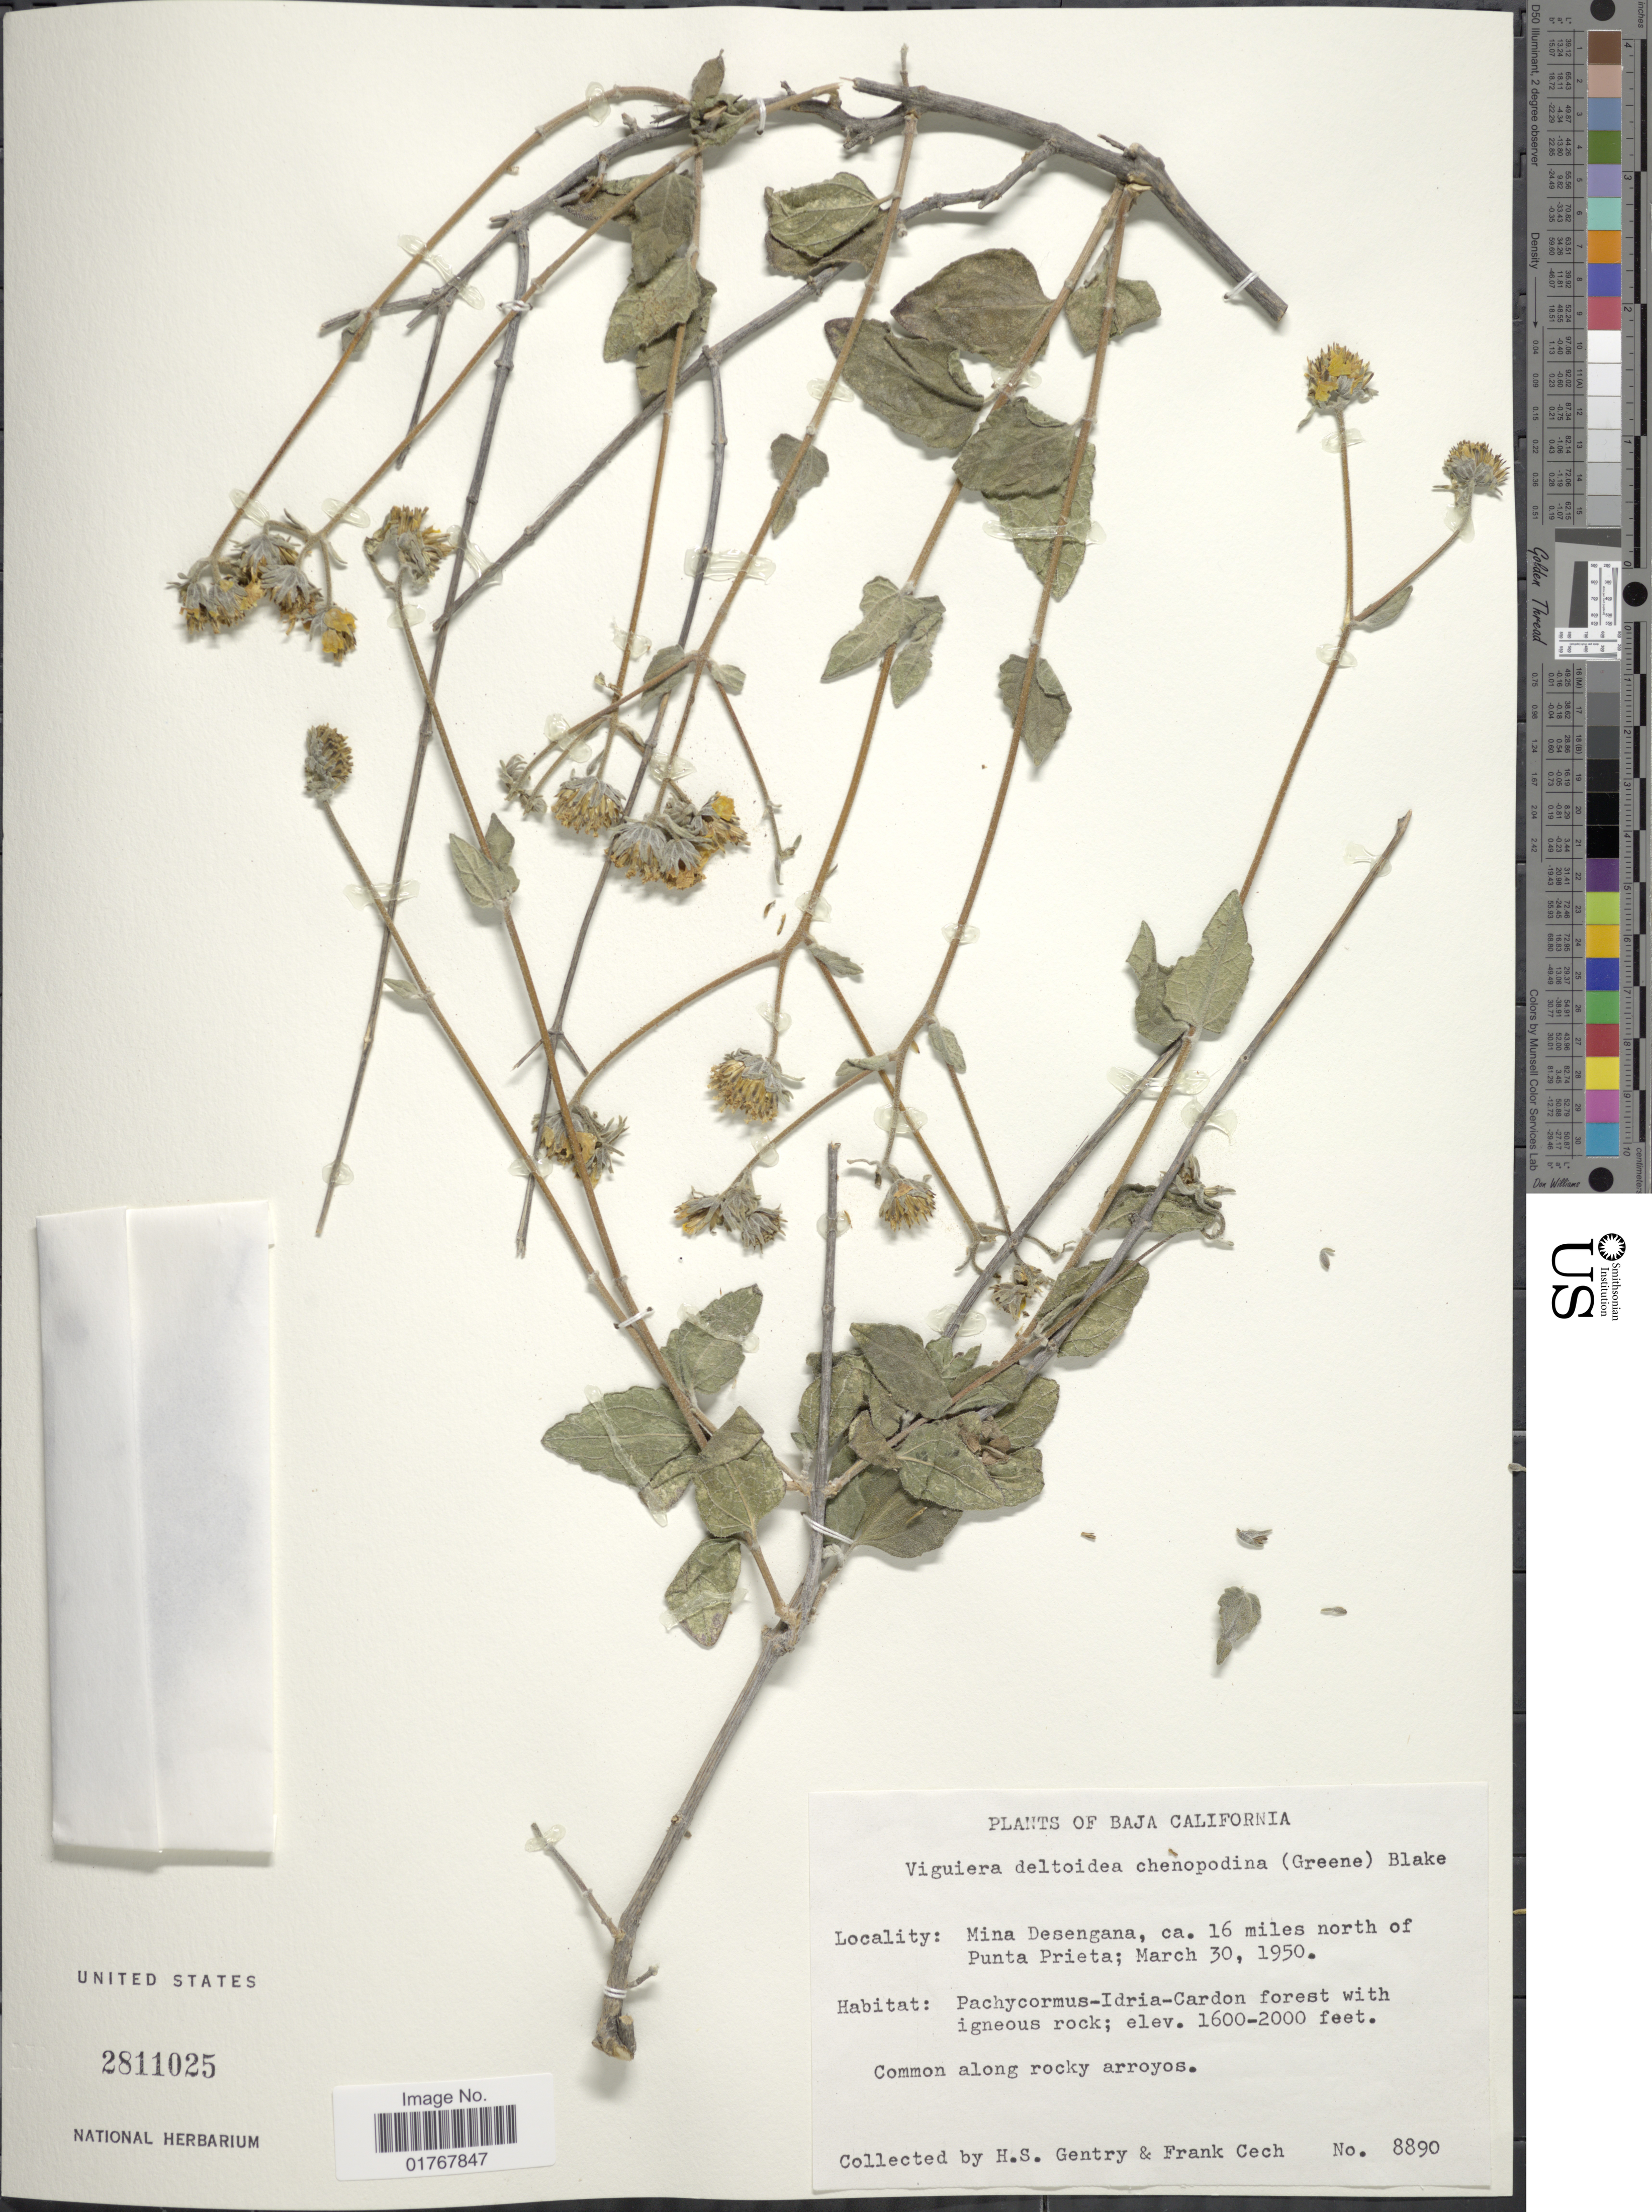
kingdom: Plantae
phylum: Tracheophyta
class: Magnoliopsida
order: Asterales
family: Asteraceae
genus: Viguiera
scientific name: Viguiera deltoidea var. chenopodina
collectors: H. S. Gentry & F. Cech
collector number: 8890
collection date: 1950-03-30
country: Mexico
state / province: Baja California Sur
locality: Mina Desengana, ca 16 miles north of Punta Prieta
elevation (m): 488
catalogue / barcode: US 2811025